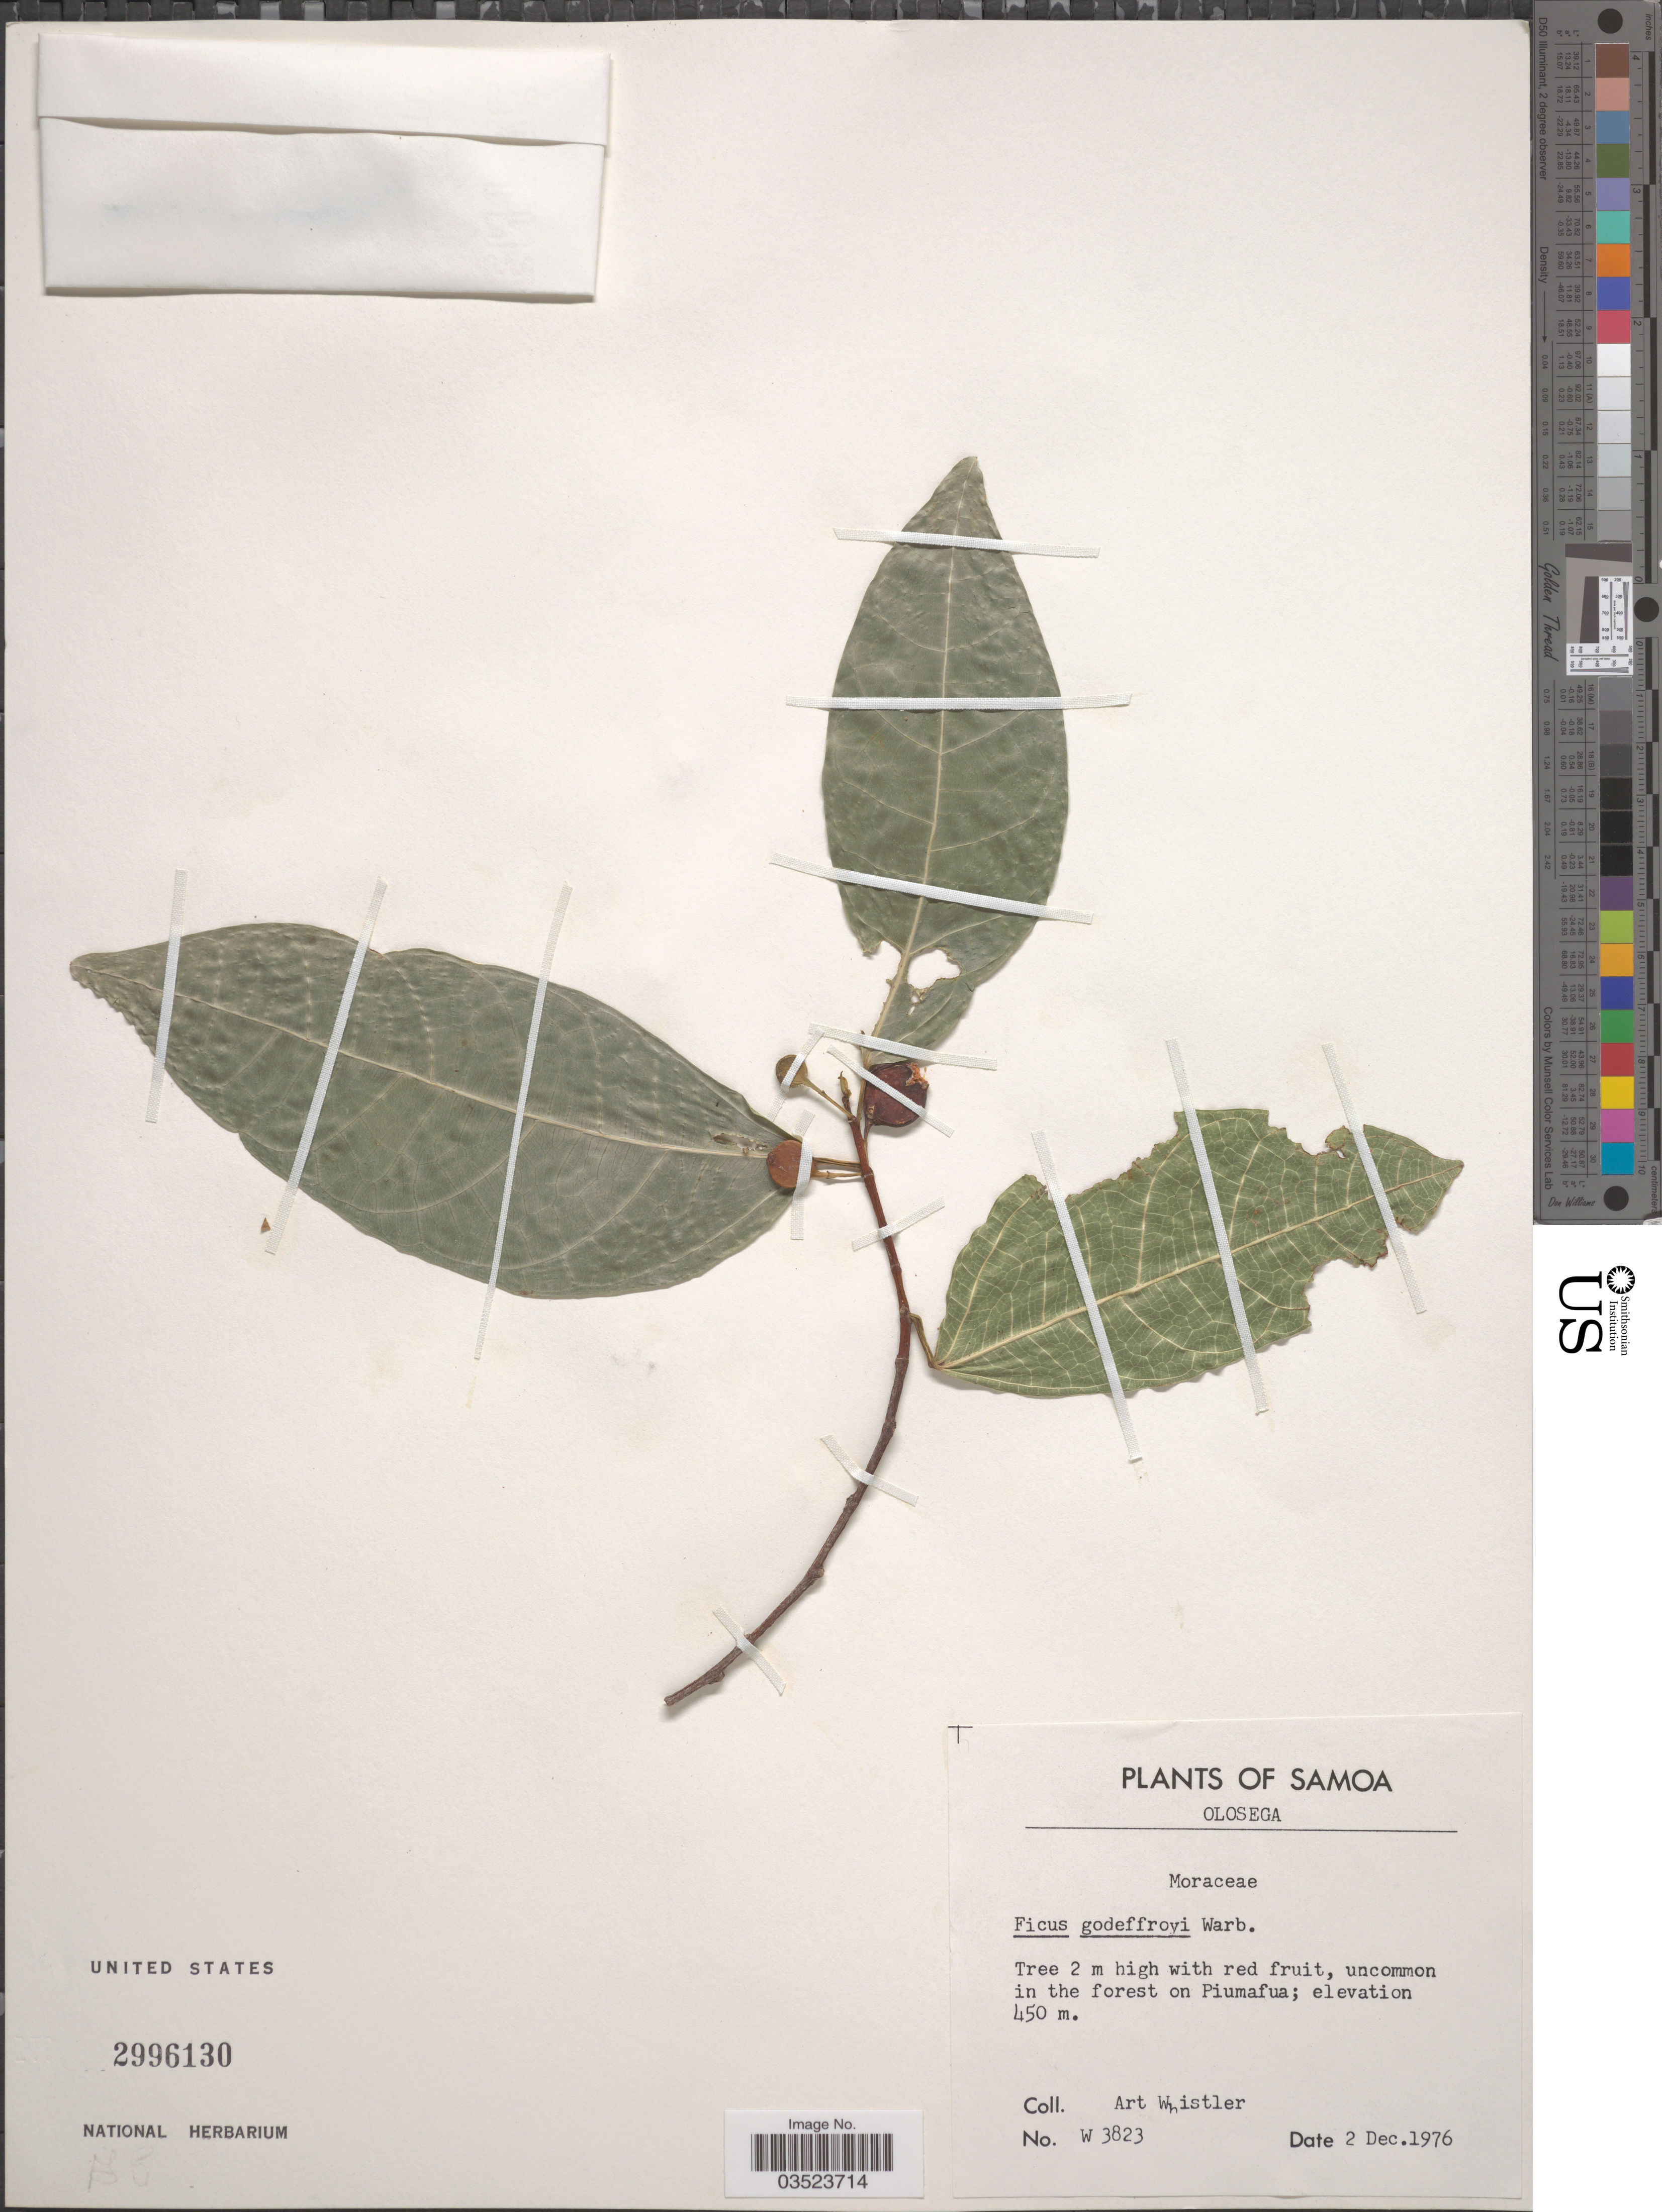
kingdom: Plantae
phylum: Tracheophyta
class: Magnoliopsida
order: Rosales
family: Moraceae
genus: Ficus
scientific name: Ficus godeffroyi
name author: Warb.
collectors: A. Whistler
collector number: W3823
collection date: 1976-12-02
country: American Samoa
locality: Samoa. Olosega. In the forest on Piumafua.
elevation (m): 450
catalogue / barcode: US 2996130